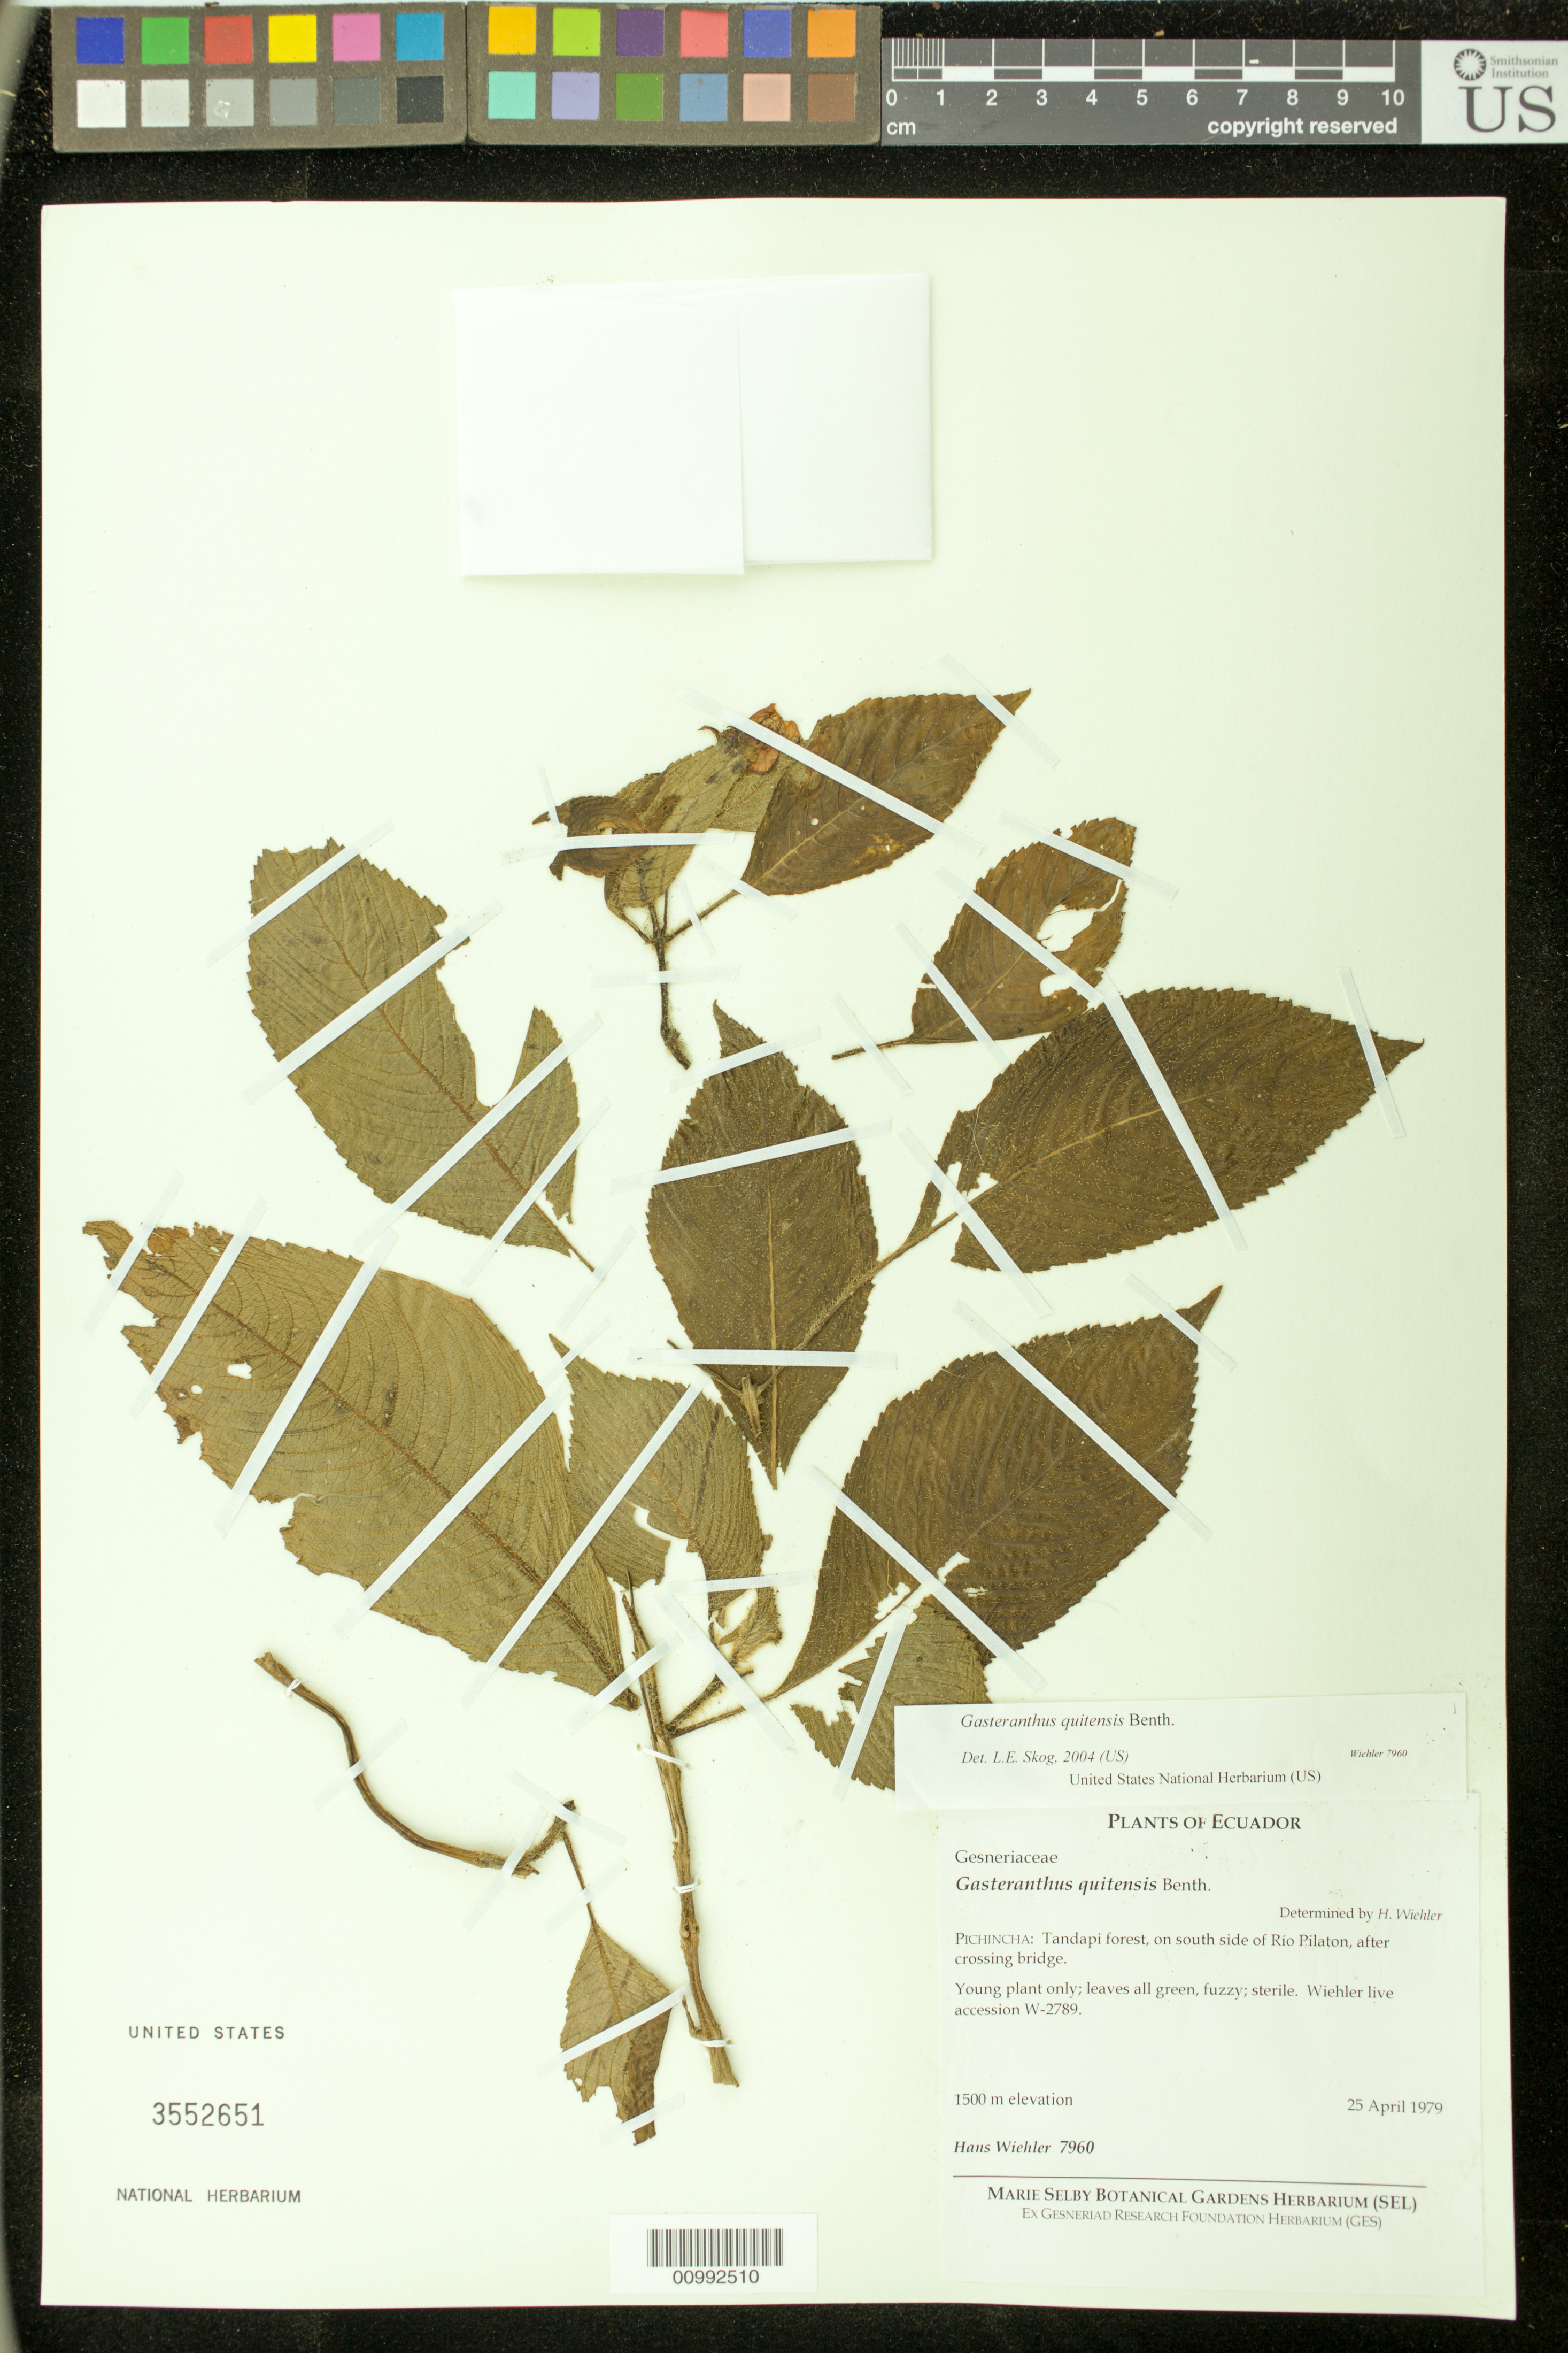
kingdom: Plantae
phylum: Tracheophyta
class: Magnoliopsida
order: Lamiales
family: Gesneriaceae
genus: Gasteranthus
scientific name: Gasteranthus quitensis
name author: Benth.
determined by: Skog, Laurence E.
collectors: H. J. Wiehler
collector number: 7960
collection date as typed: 25 Apr 1979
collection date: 1979-04-25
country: Ecuador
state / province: Pichincha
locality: Pichincha: Tandapi forest, on south side of Rio Pilaton, after crossing bridge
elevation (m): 1500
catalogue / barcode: US 3552651